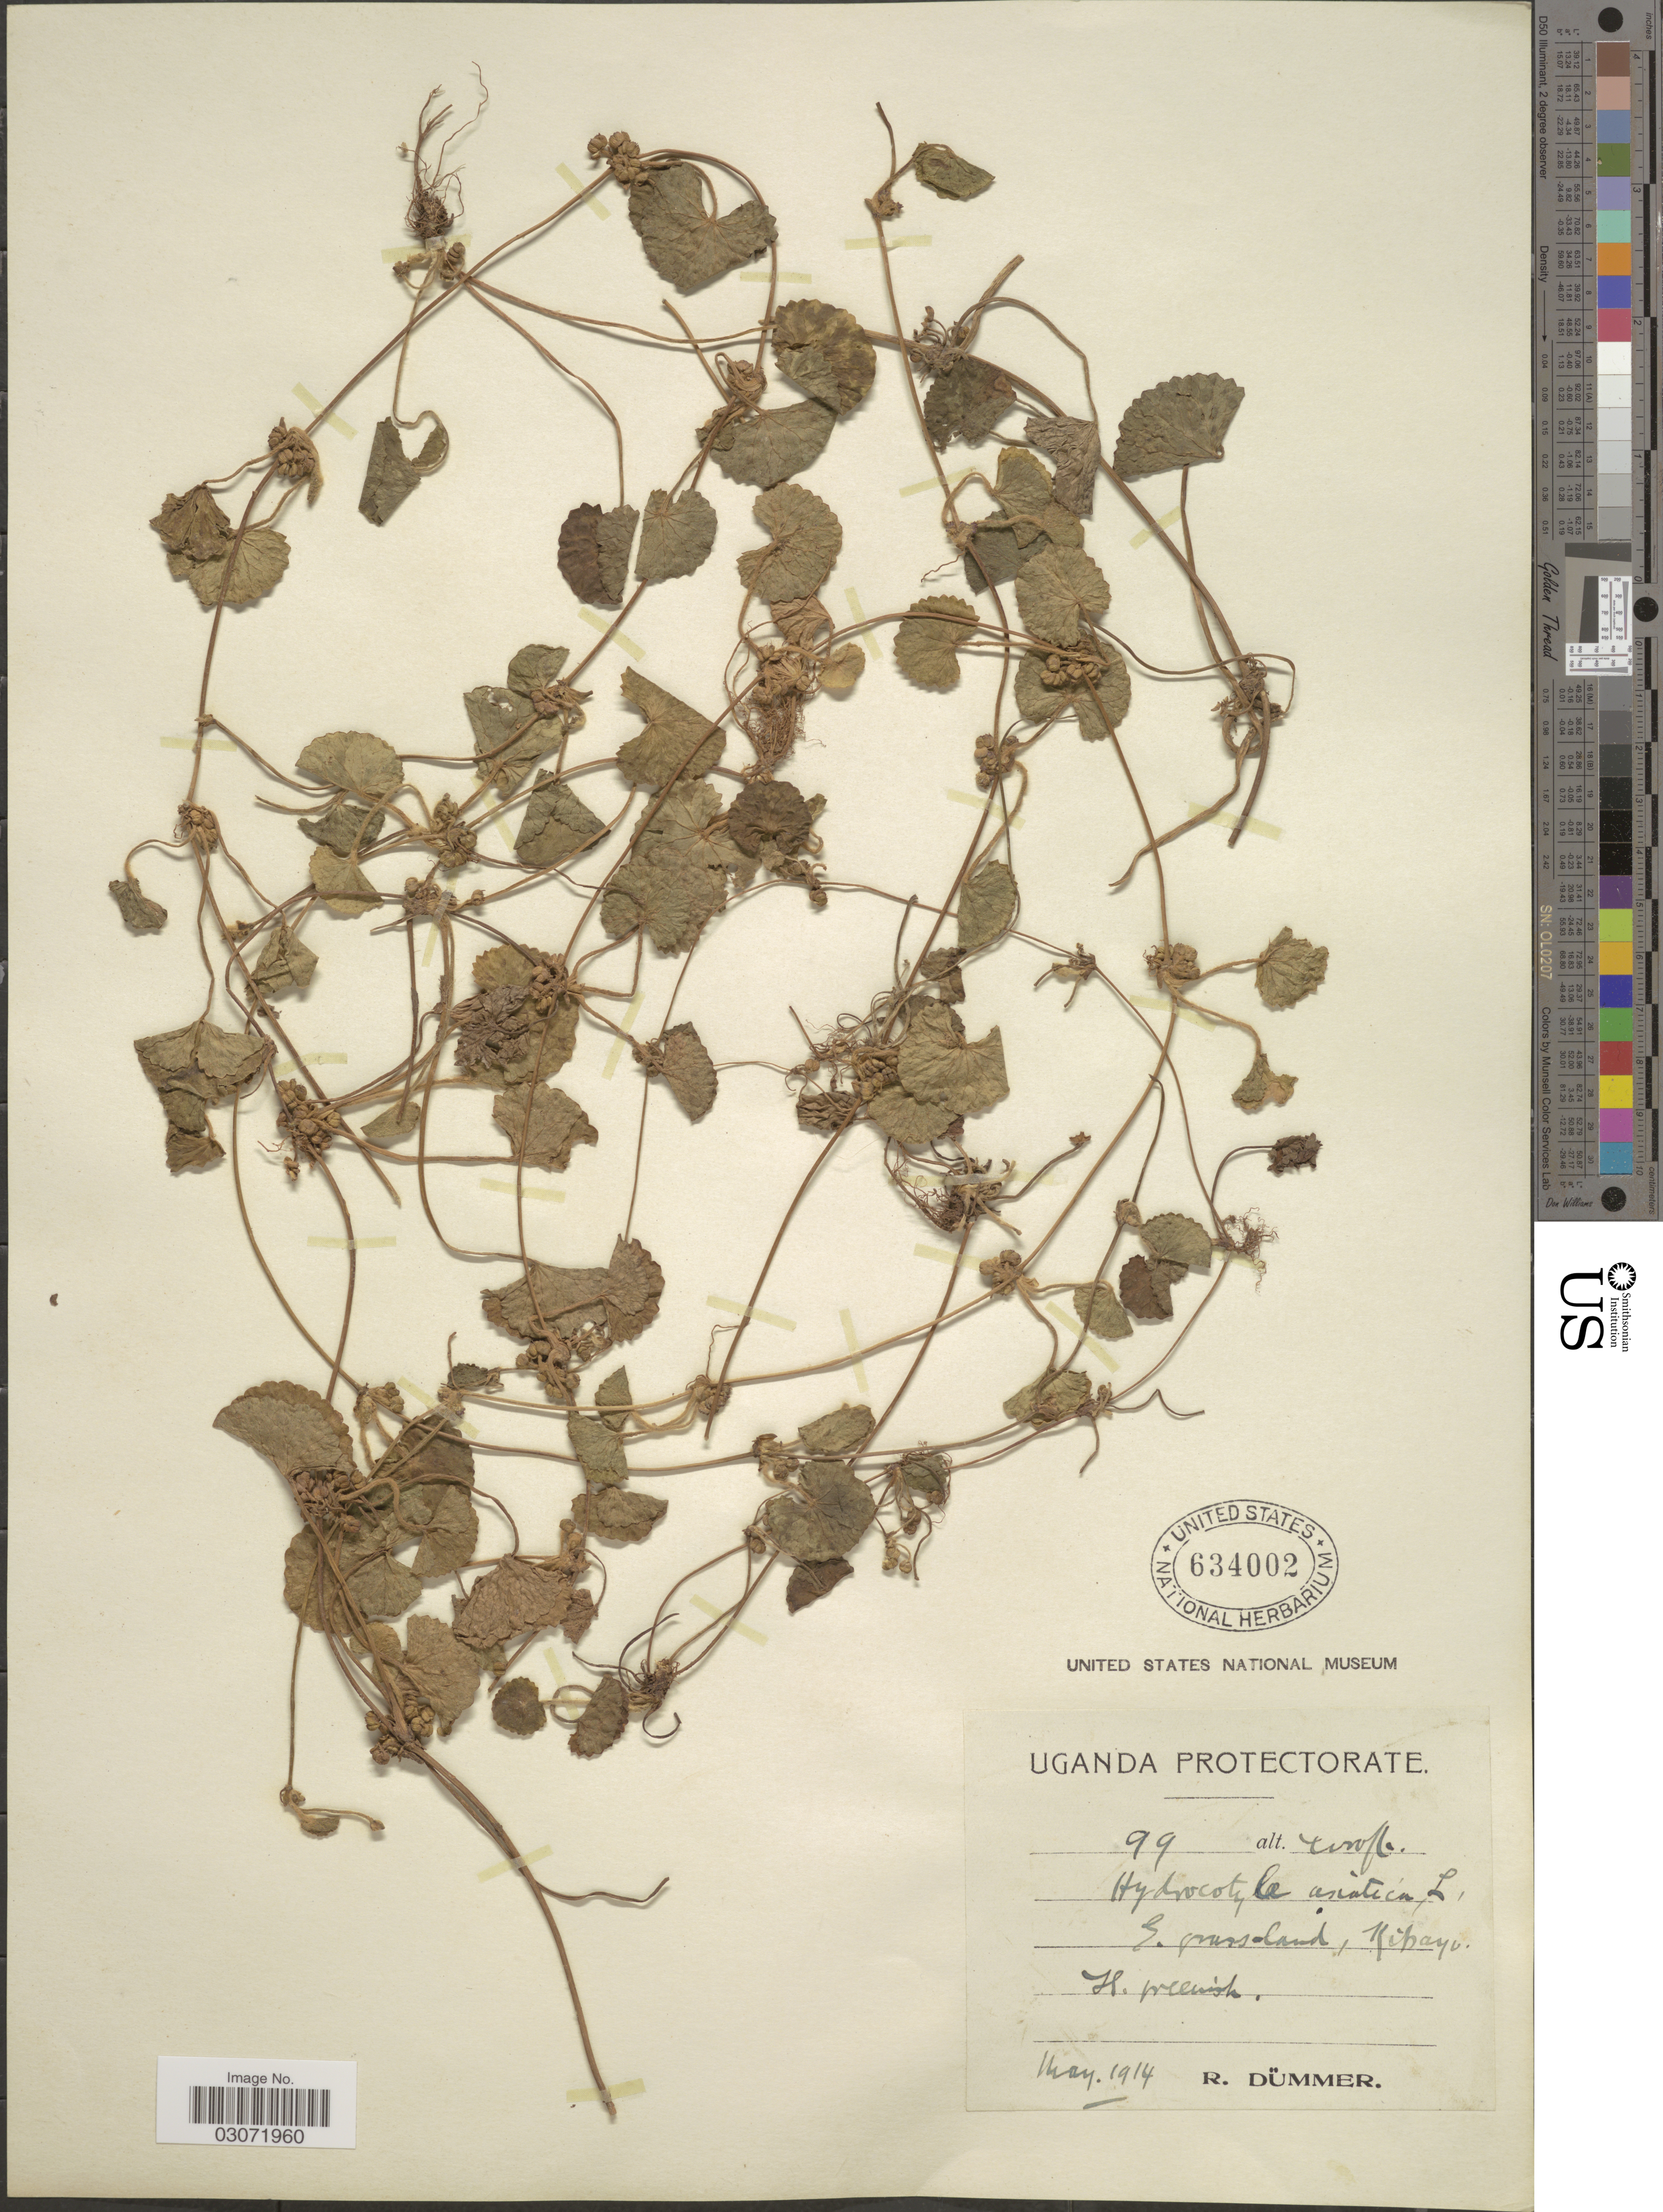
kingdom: Plantae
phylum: Tracheophyta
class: Magnoliopsida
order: Apiales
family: Apiaceae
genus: Centella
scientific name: Centella asiatica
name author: (L.) Urb.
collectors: R. A. Dümmer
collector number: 99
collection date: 1914-05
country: Uganda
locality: Uganda Protectorate. Kipayo.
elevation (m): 1219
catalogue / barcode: US 634002